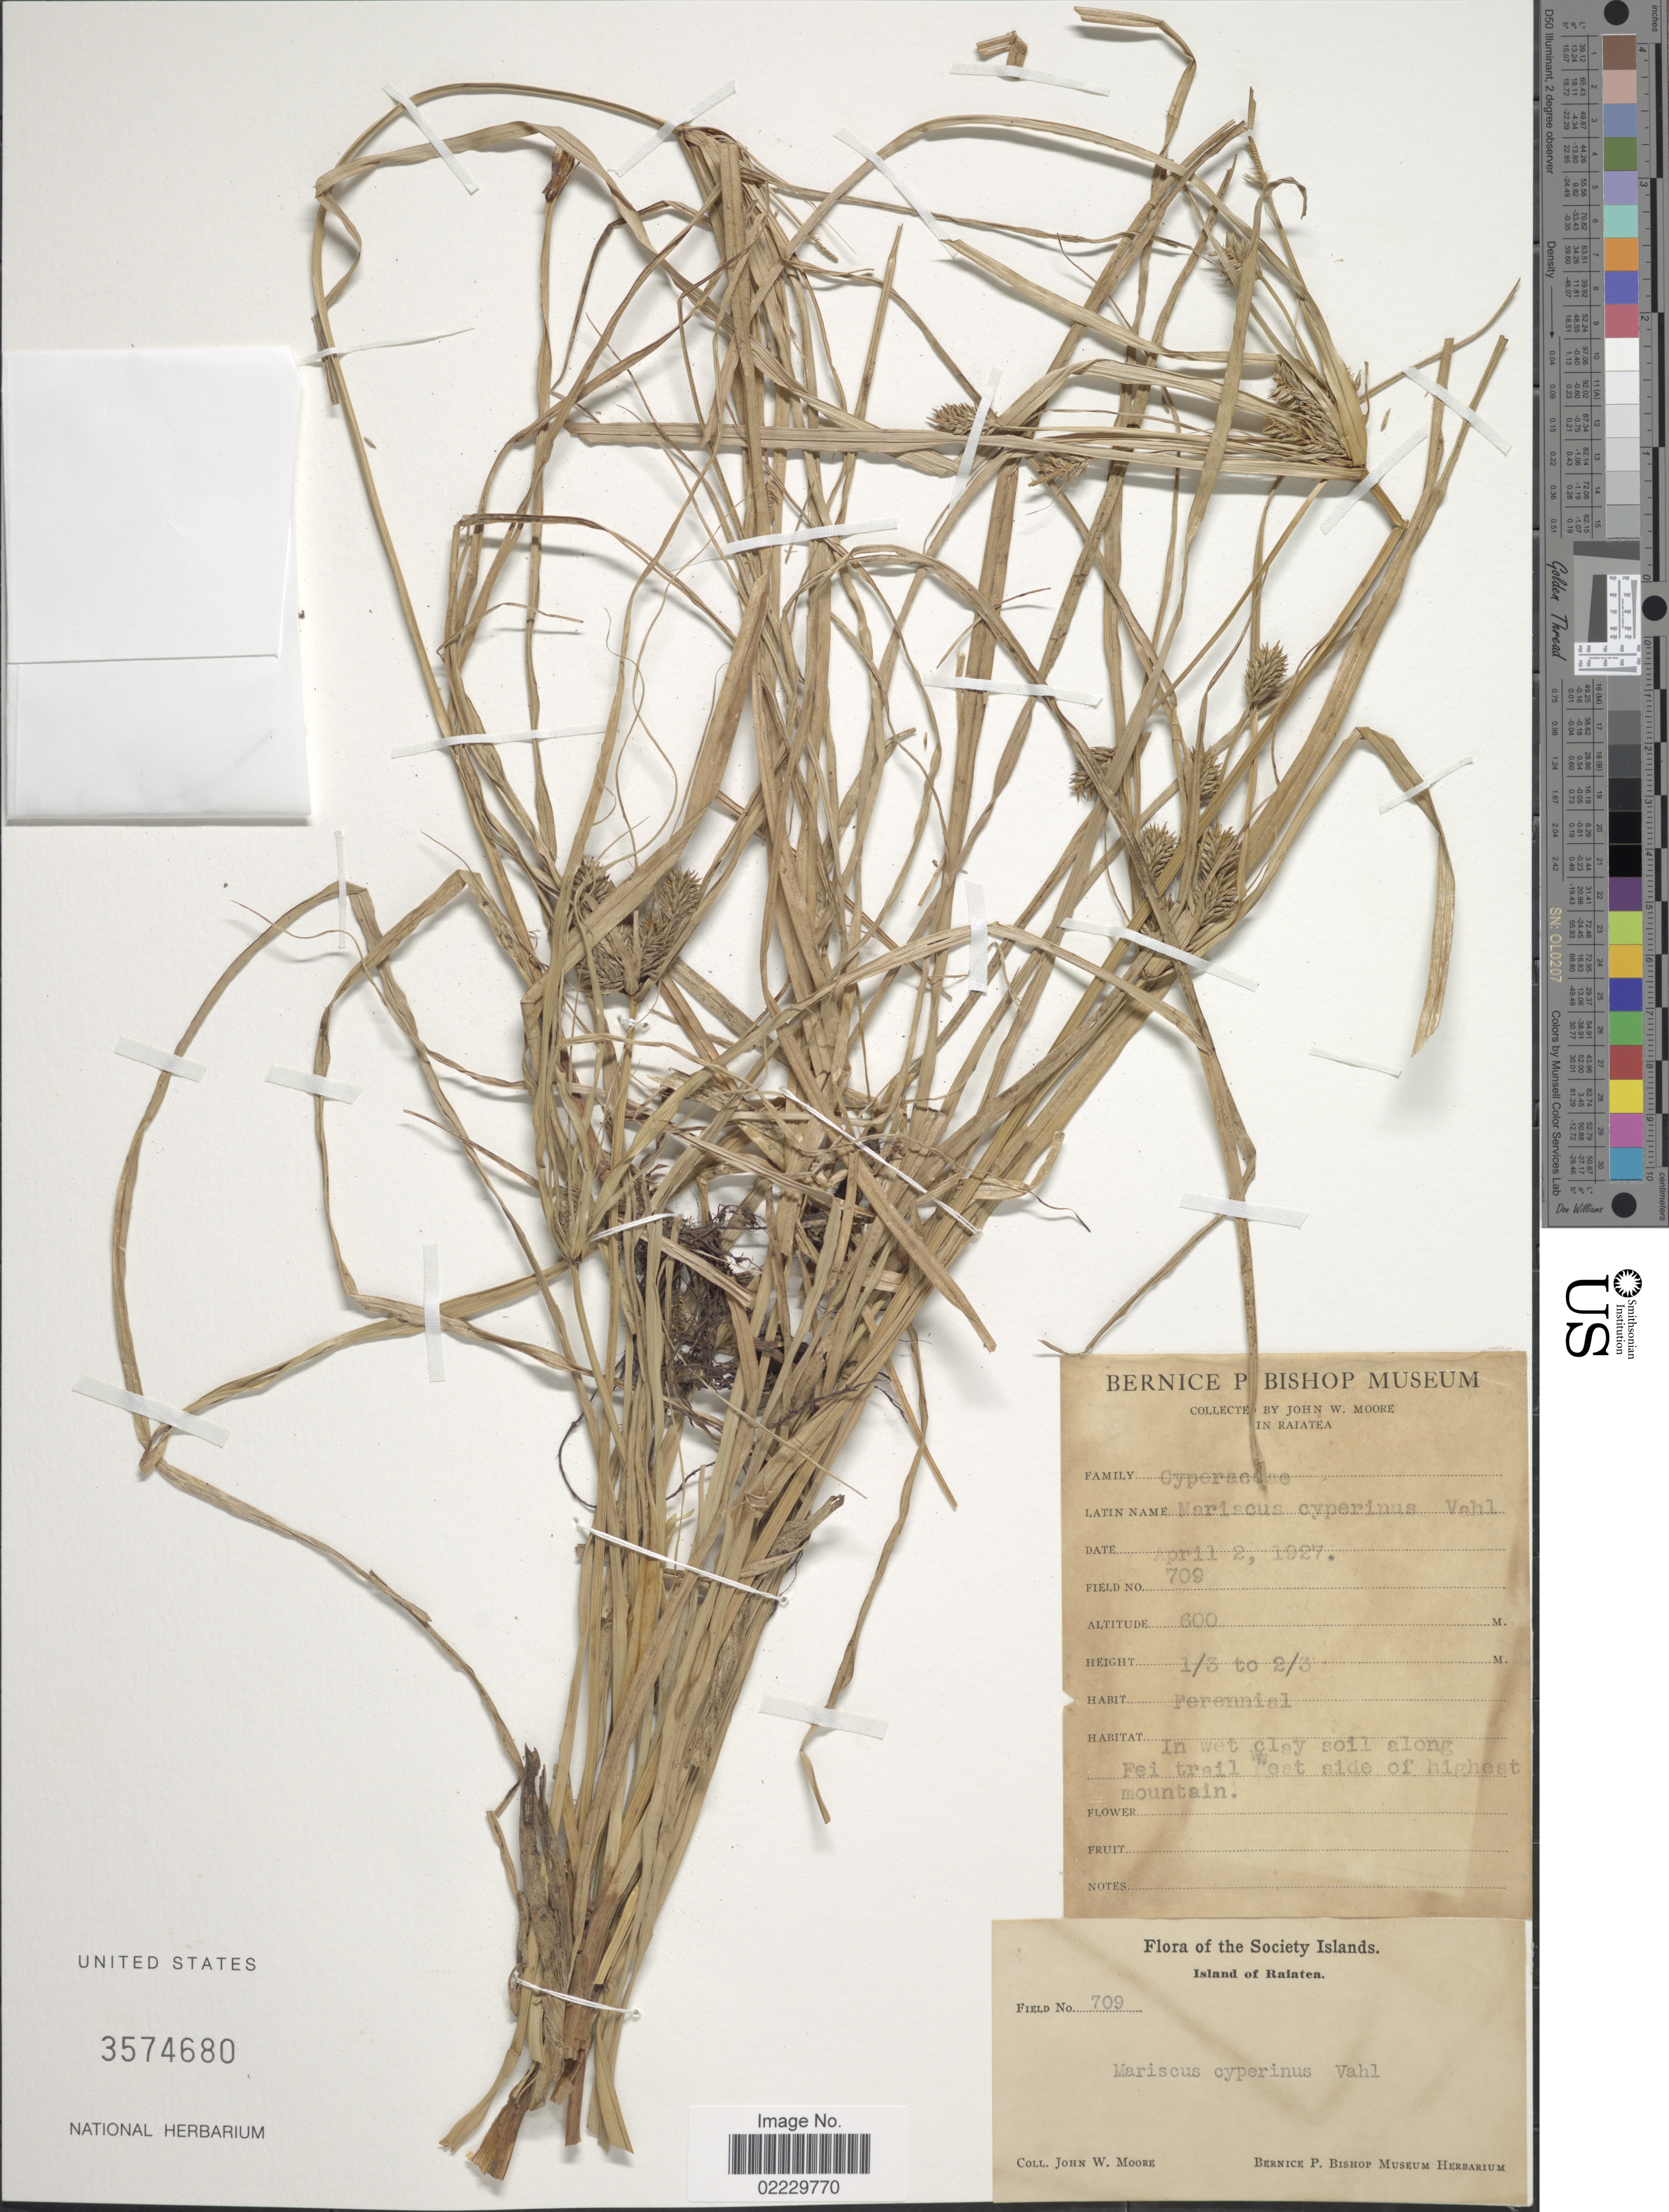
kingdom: Plantae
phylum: Tracheophyta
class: Liliopsida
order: Poales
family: Cyperaceae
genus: Cyperus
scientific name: Cyperus cyperinus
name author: (Retz.) Valck. Sur.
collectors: J. Moore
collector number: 709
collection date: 1927-04-02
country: French Polynesia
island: Raiatea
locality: Society Islands, Island of Raiatea. Wet clay soil along Fei, trail west side of highest mountain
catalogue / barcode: US 3574680